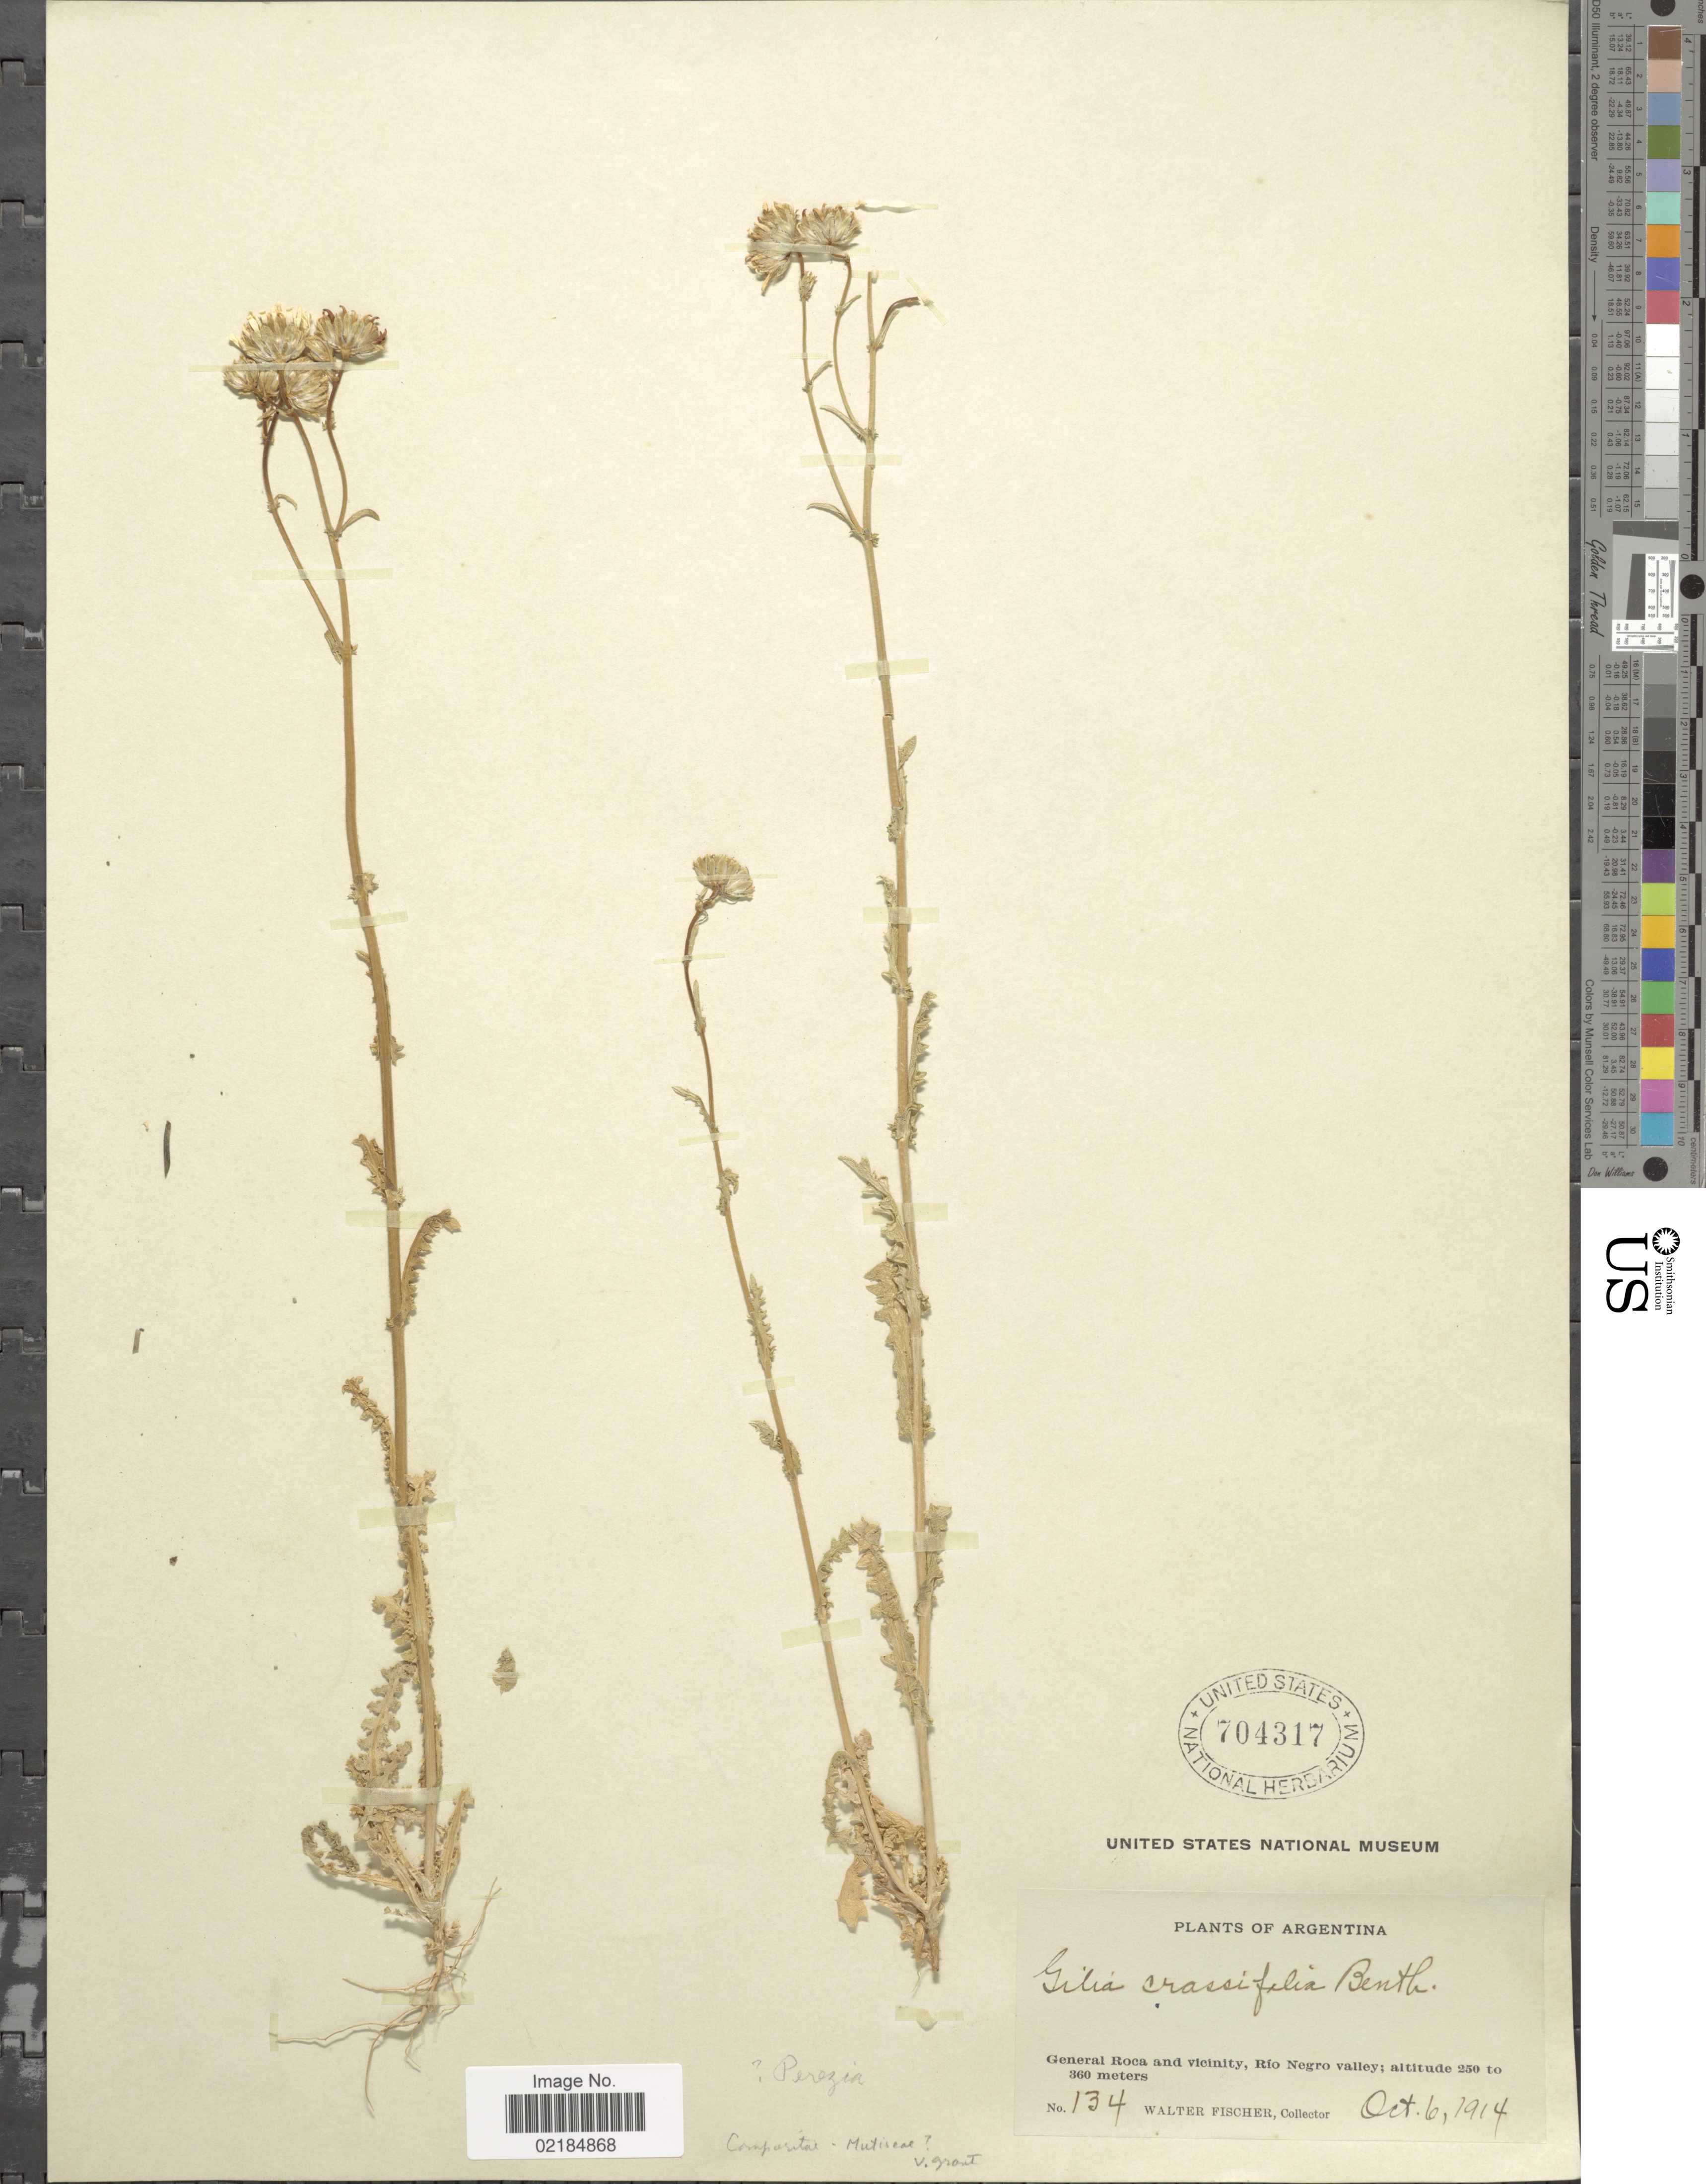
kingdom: Plantae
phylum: Tracheophyta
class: Magnoliopsida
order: Asterales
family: Asteraceae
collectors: W. Fischer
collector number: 134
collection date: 1914-10-06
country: Argentina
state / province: Rio Negro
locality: General Roca and vicinity, Rio Negro valley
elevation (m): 250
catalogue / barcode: US 704317